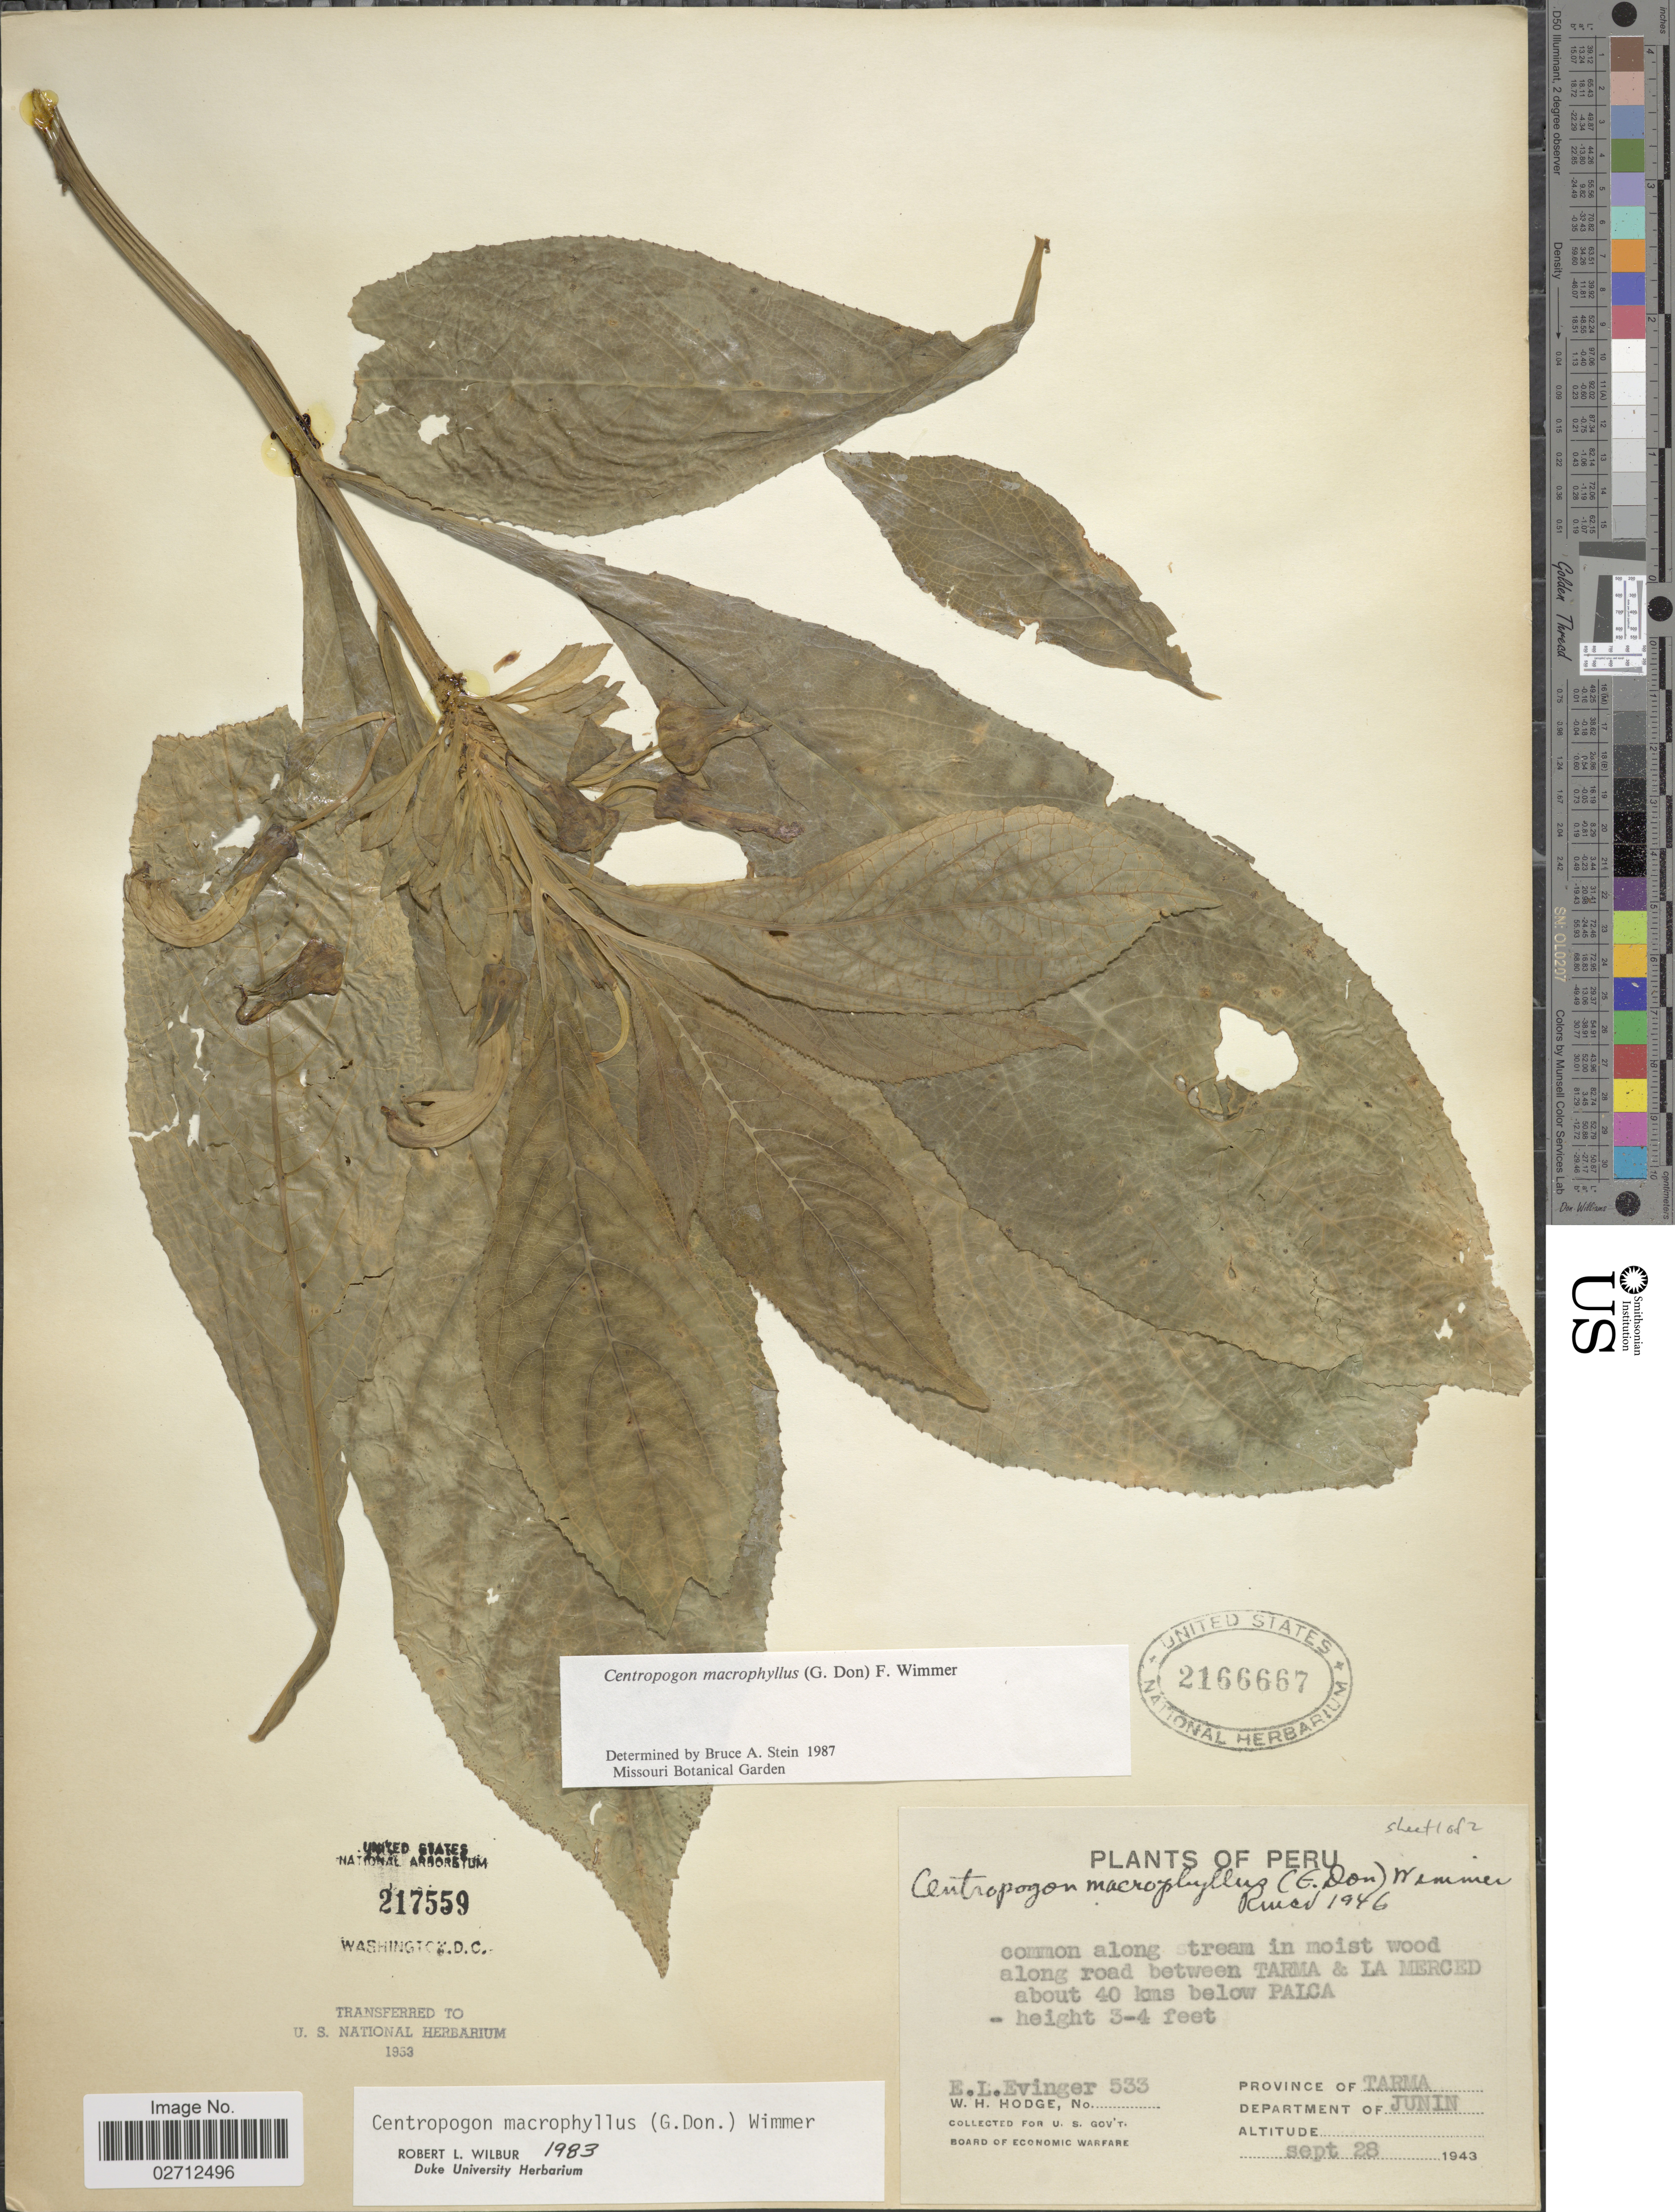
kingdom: Plantae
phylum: Tracheophyta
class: Magnoliopsida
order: Asterales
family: Campanulaceae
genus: Centropogon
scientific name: Centropogon macrophyllus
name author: (G. Don) E. Wimm.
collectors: E. Evinger & W. Hodge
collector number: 533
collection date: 1943-09-28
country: Peru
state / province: Junín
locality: Common along stream in moist wood along road between Tarma & La Merced about 40 kms below Palca, Province Tarma, Department of Junin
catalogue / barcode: US 2166667